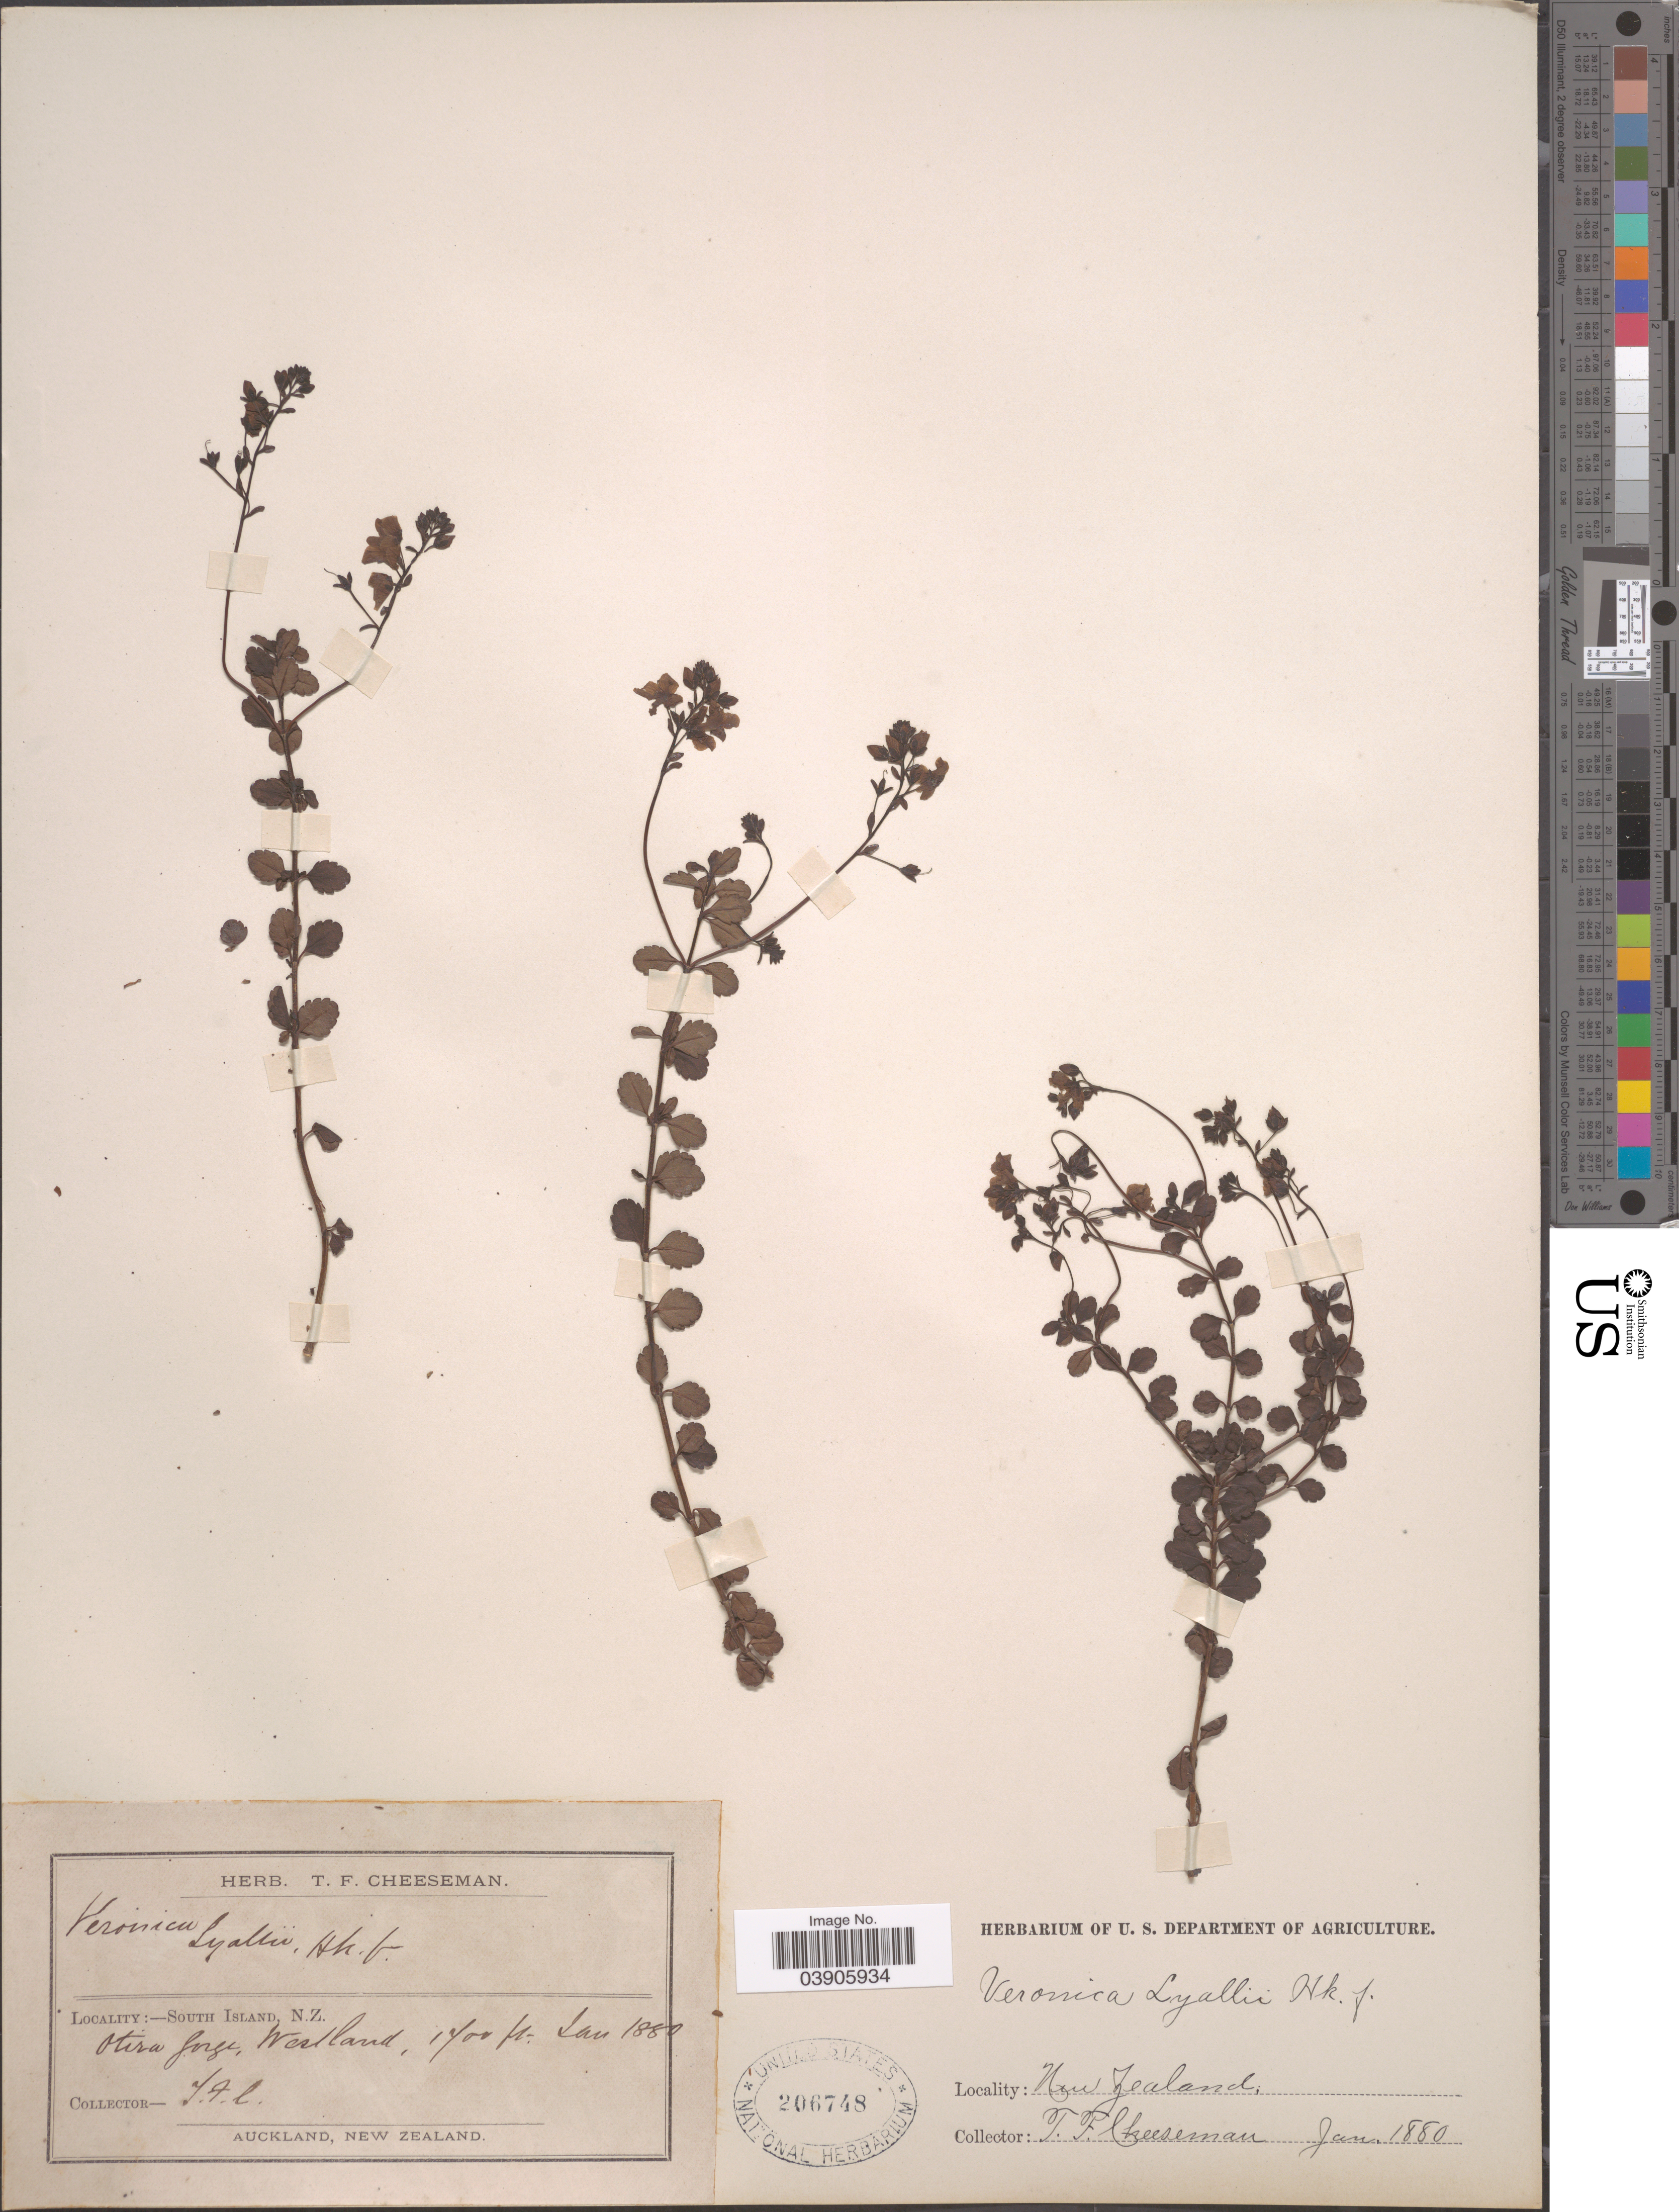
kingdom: Plantae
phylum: Tracheophyta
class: Magnoliopsida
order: Lamiales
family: Plantaginaceae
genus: Hebe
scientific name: Hebe lyallii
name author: (Hook. f.) A. Wall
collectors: T. F. Cheeseman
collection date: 1880-01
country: New Zealand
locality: South Island. Otira Gorge, Westland.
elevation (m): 518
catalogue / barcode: US 206748